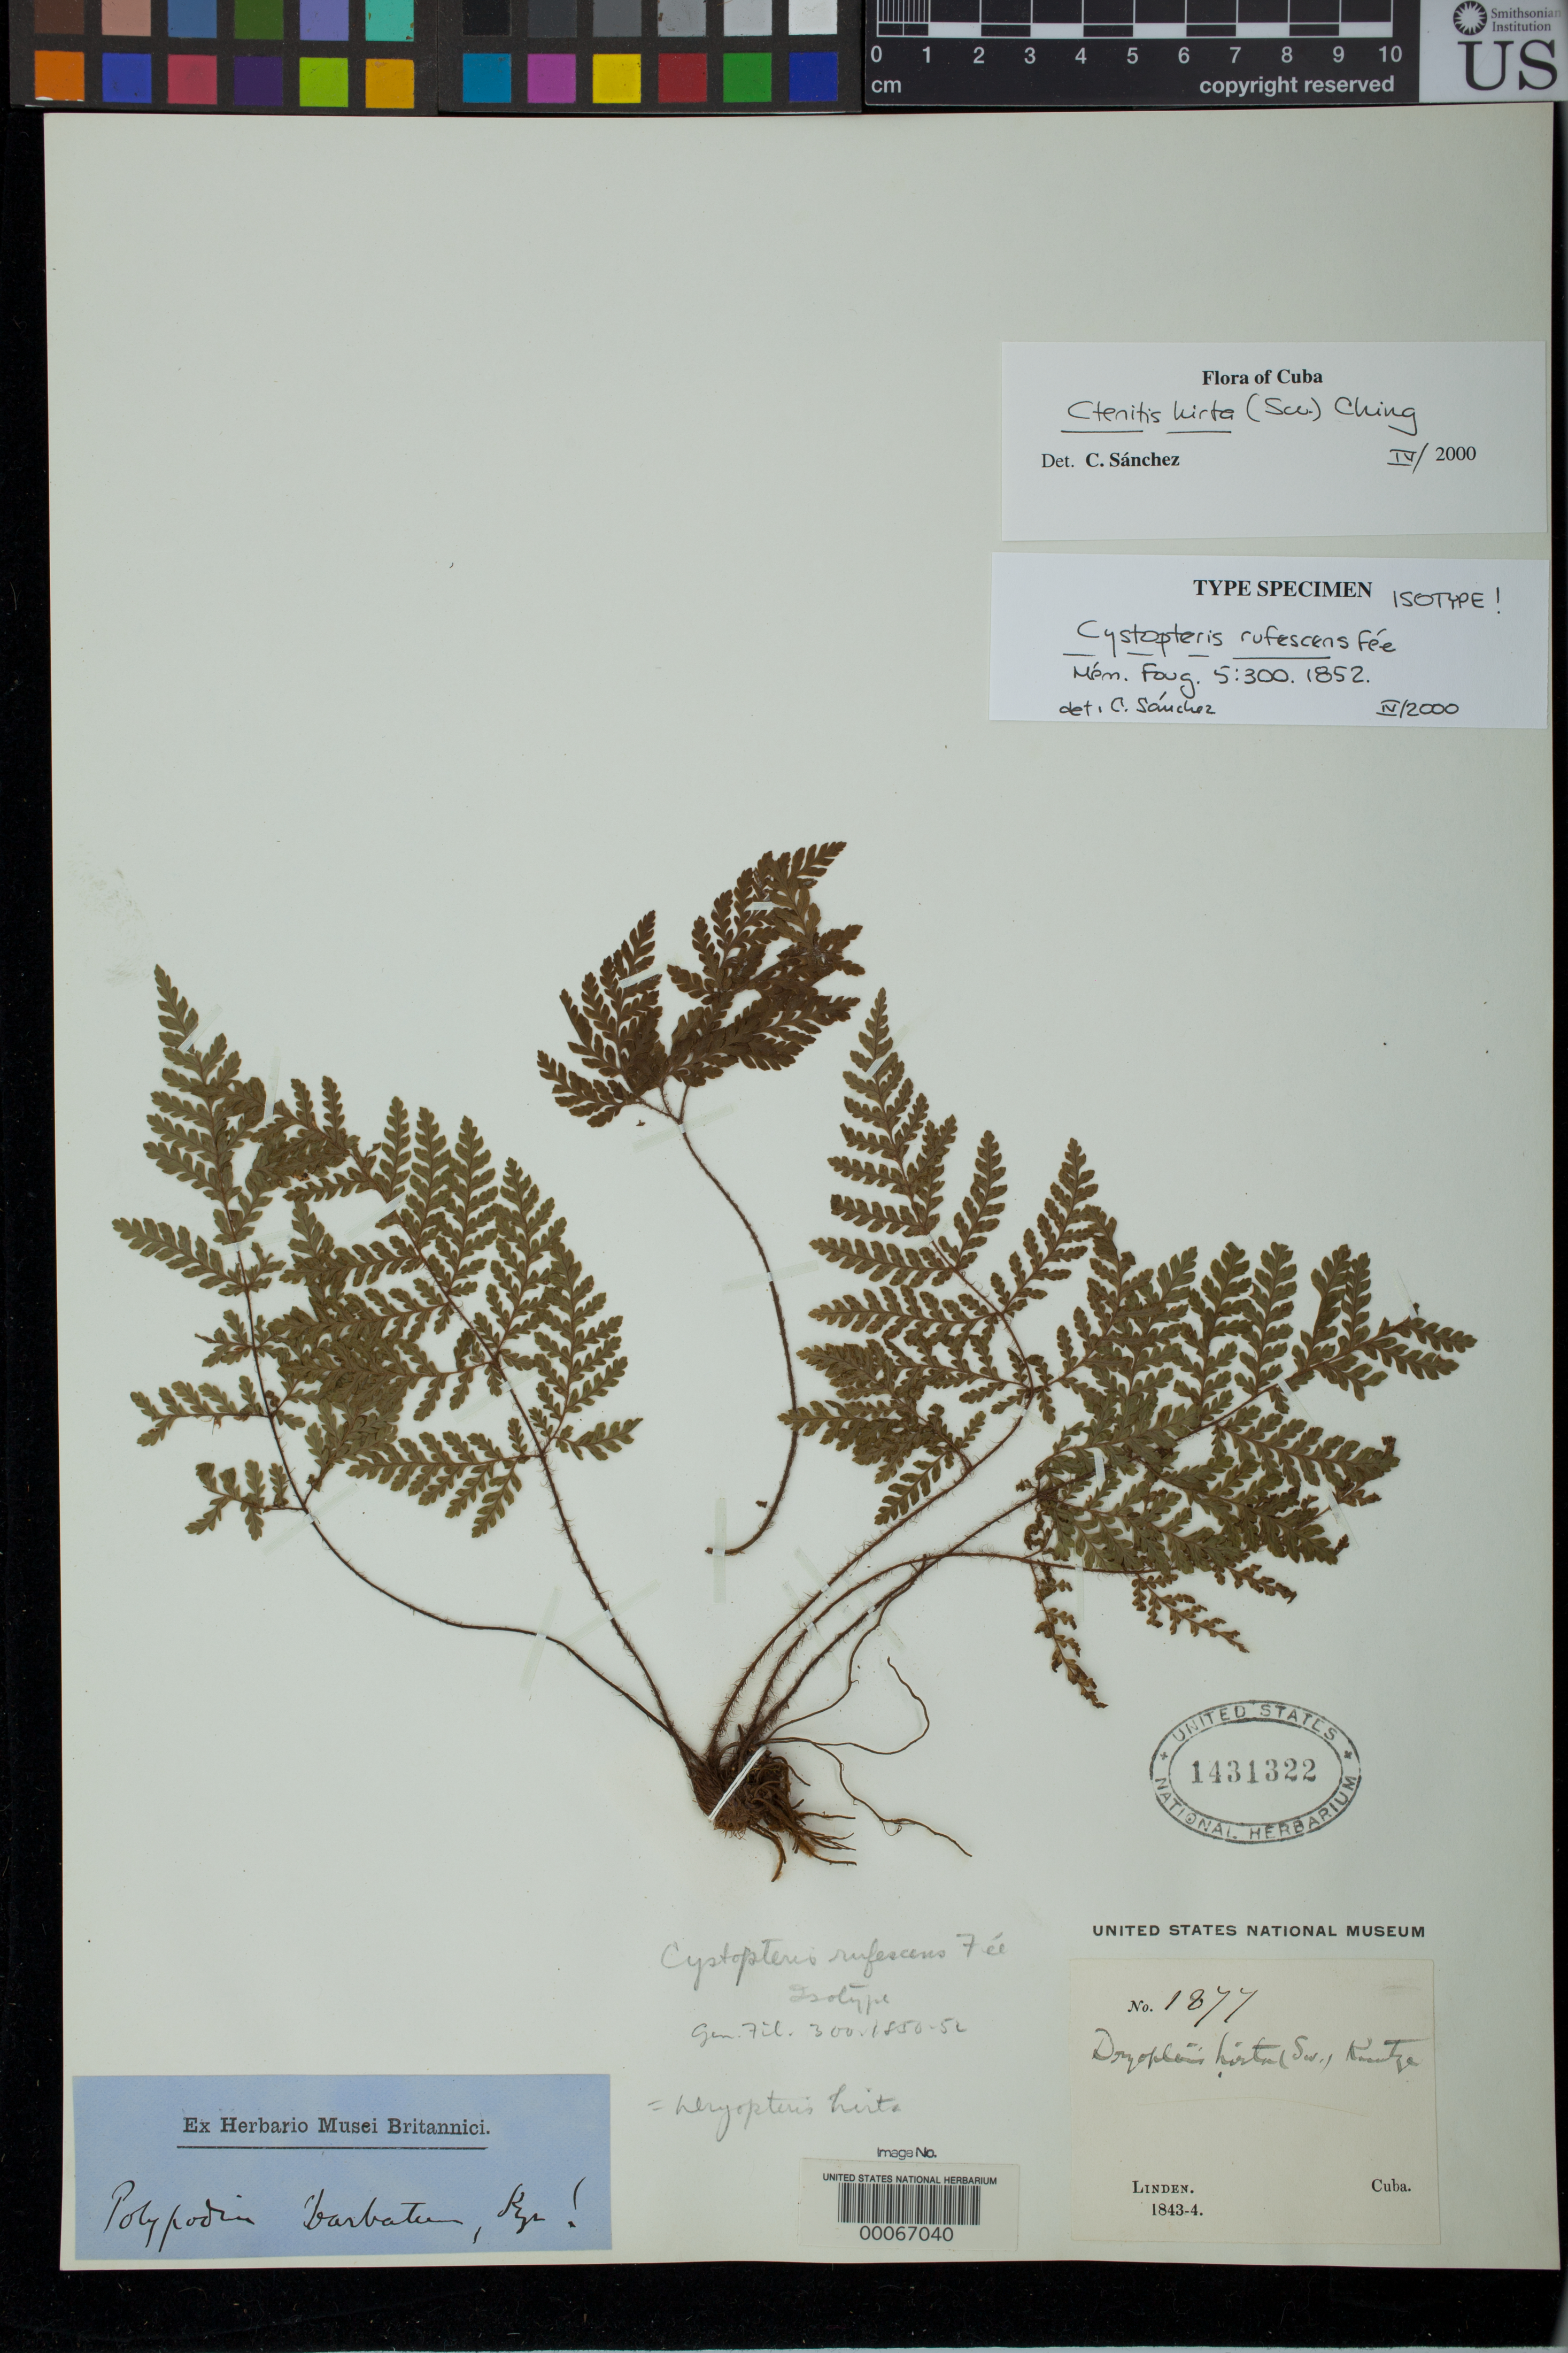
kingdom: Plantae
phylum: Tracheophyta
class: Polypodiopsida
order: Polypodiales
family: Cystopteridaceae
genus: Cystopteris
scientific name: Cystopteris rufescens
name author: Fée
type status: Isotype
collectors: J. Linden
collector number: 1877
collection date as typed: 1843 to -- --- 1844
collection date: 1843/1844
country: Cuba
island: Greater Antilles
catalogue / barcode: US 1431322